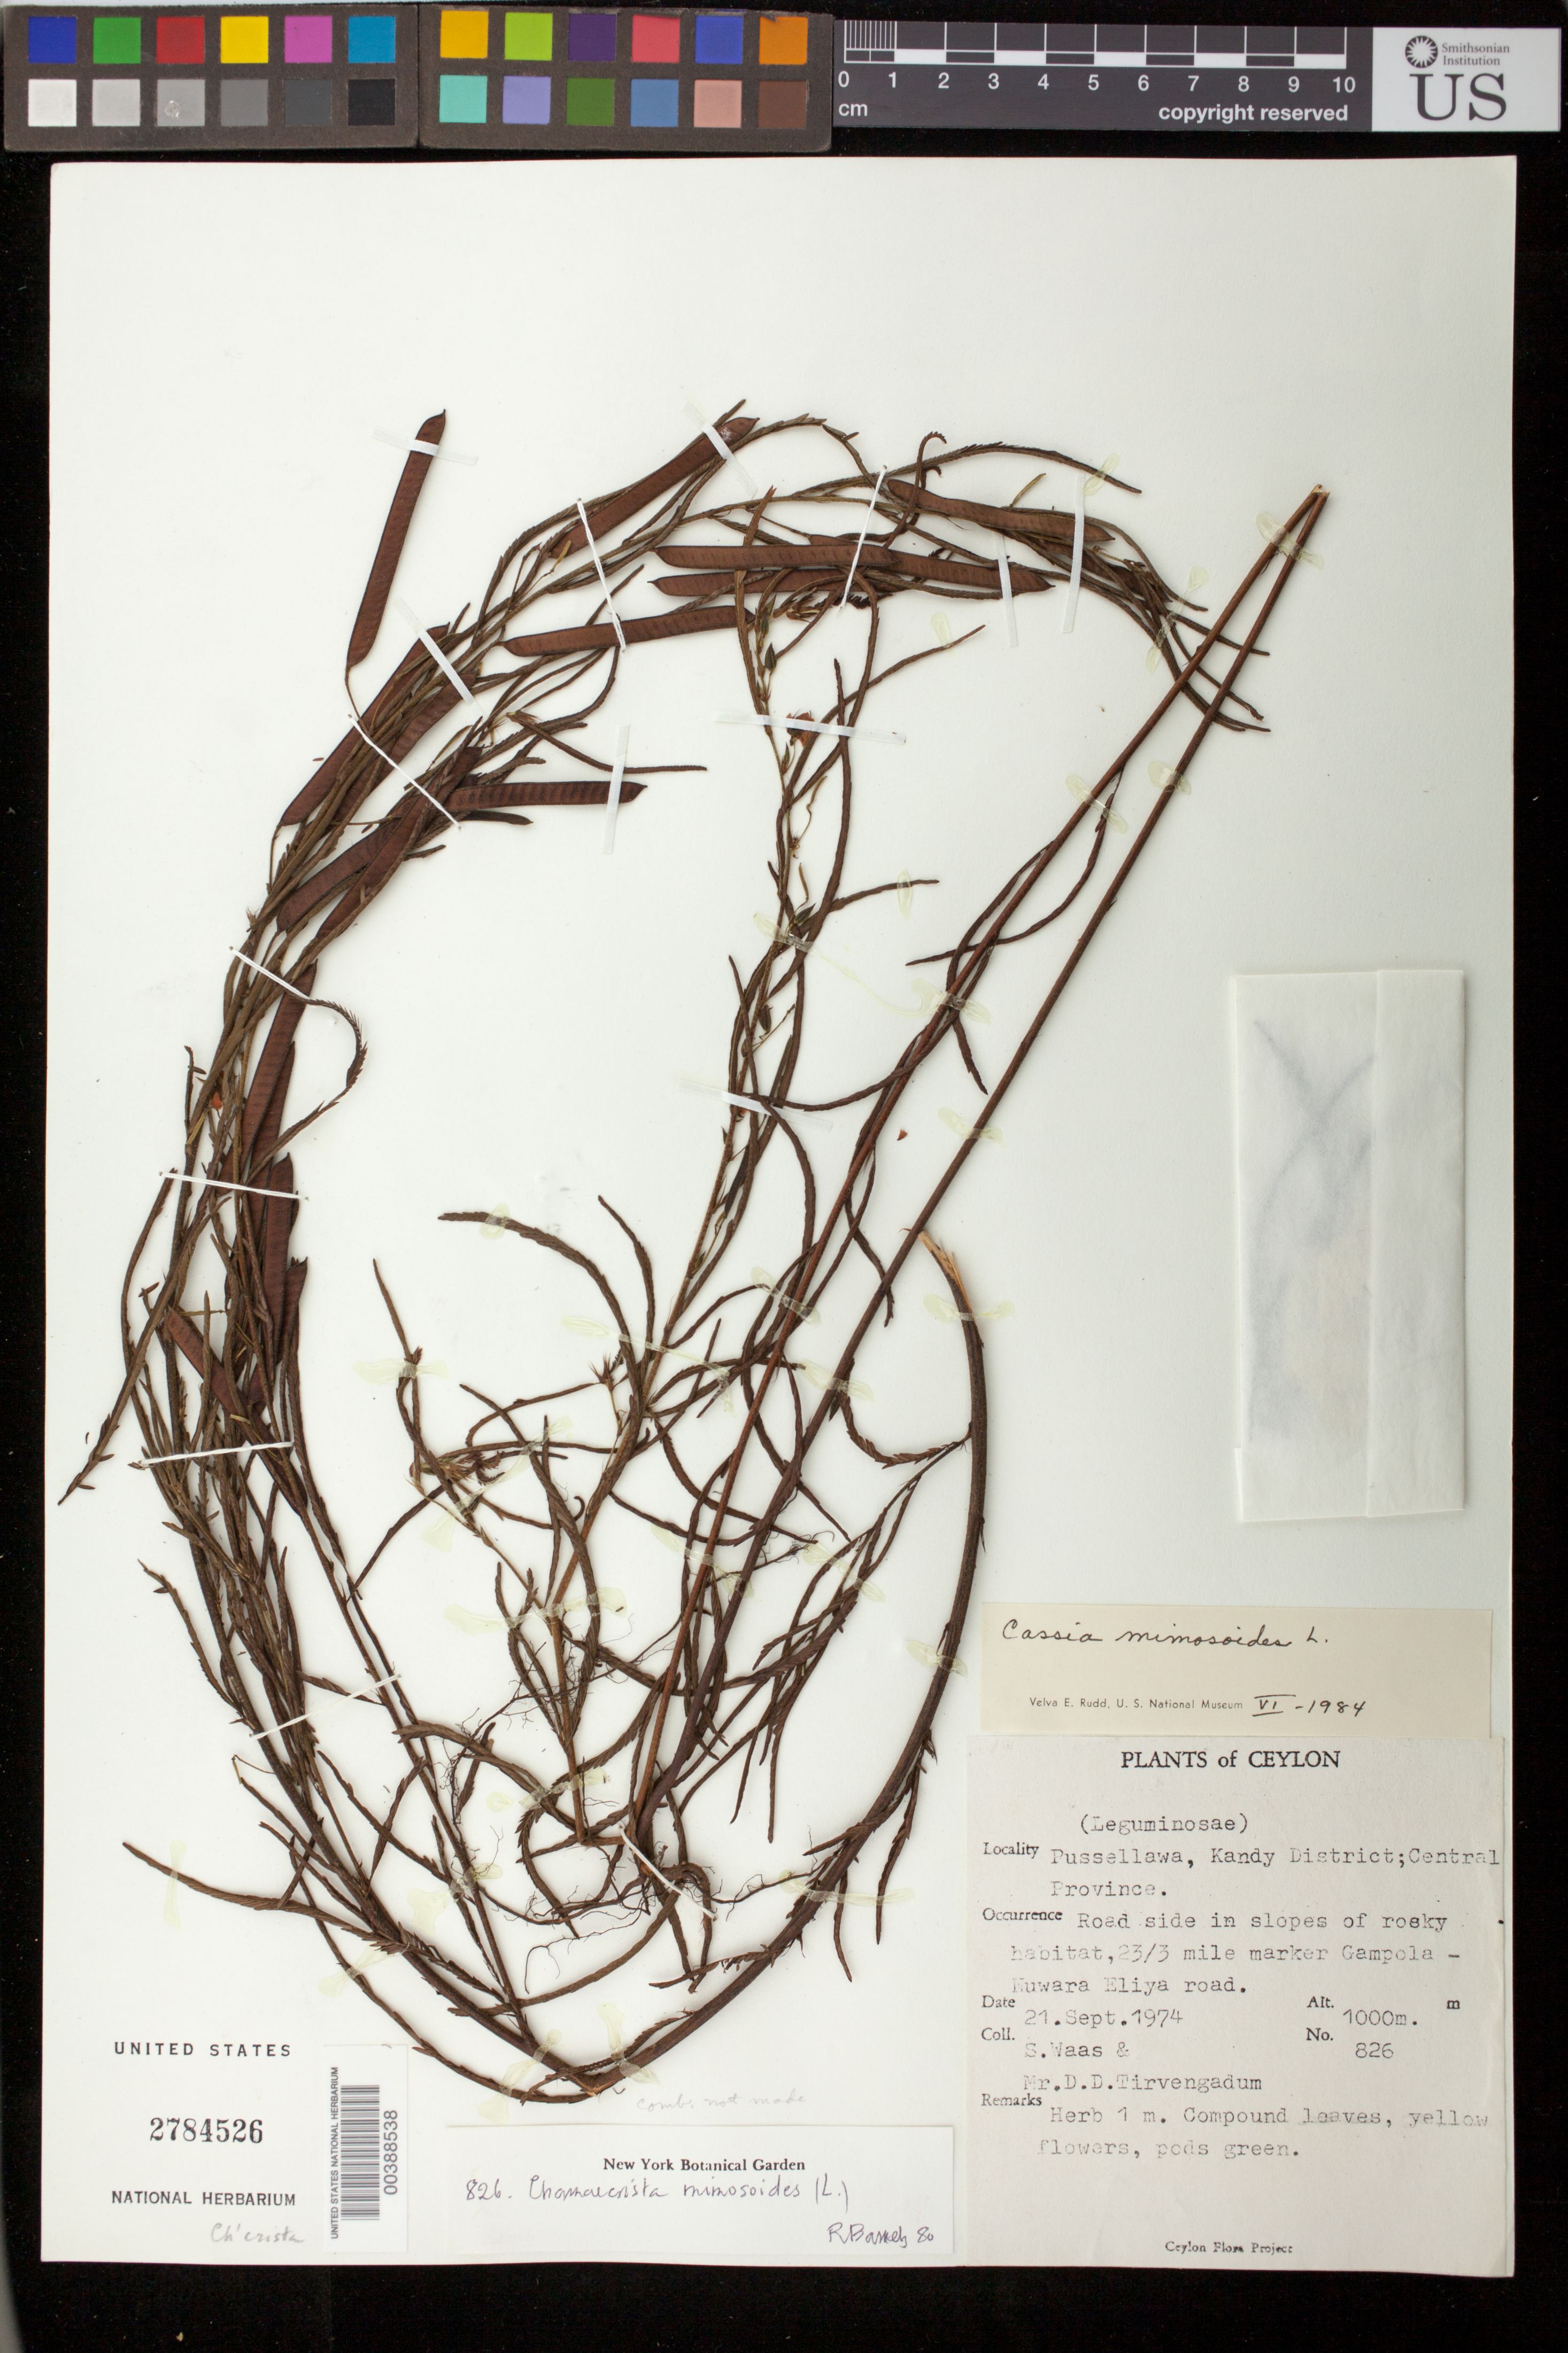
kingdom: Plantae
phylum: Tracheophyta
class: Magnoliopsida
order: Fabales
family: Fabaceae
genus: Chamaecrista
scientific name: Chamaecrista mimosoides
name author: (L.) Greene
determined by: Barneby, Rupert C., (NY)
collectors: S. Waas & D. Tirvengadum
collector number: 826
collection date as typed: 21 Sep 1974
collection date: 1974-09-21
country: Sri Lanka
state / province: Central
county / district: Kandy Dist.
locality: Pussellawa; 23/3 mile marker of Gampola-Nuwara Eliya road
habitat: Road side slopes of rocky habitat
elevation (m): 1000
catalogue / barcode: US 2784526